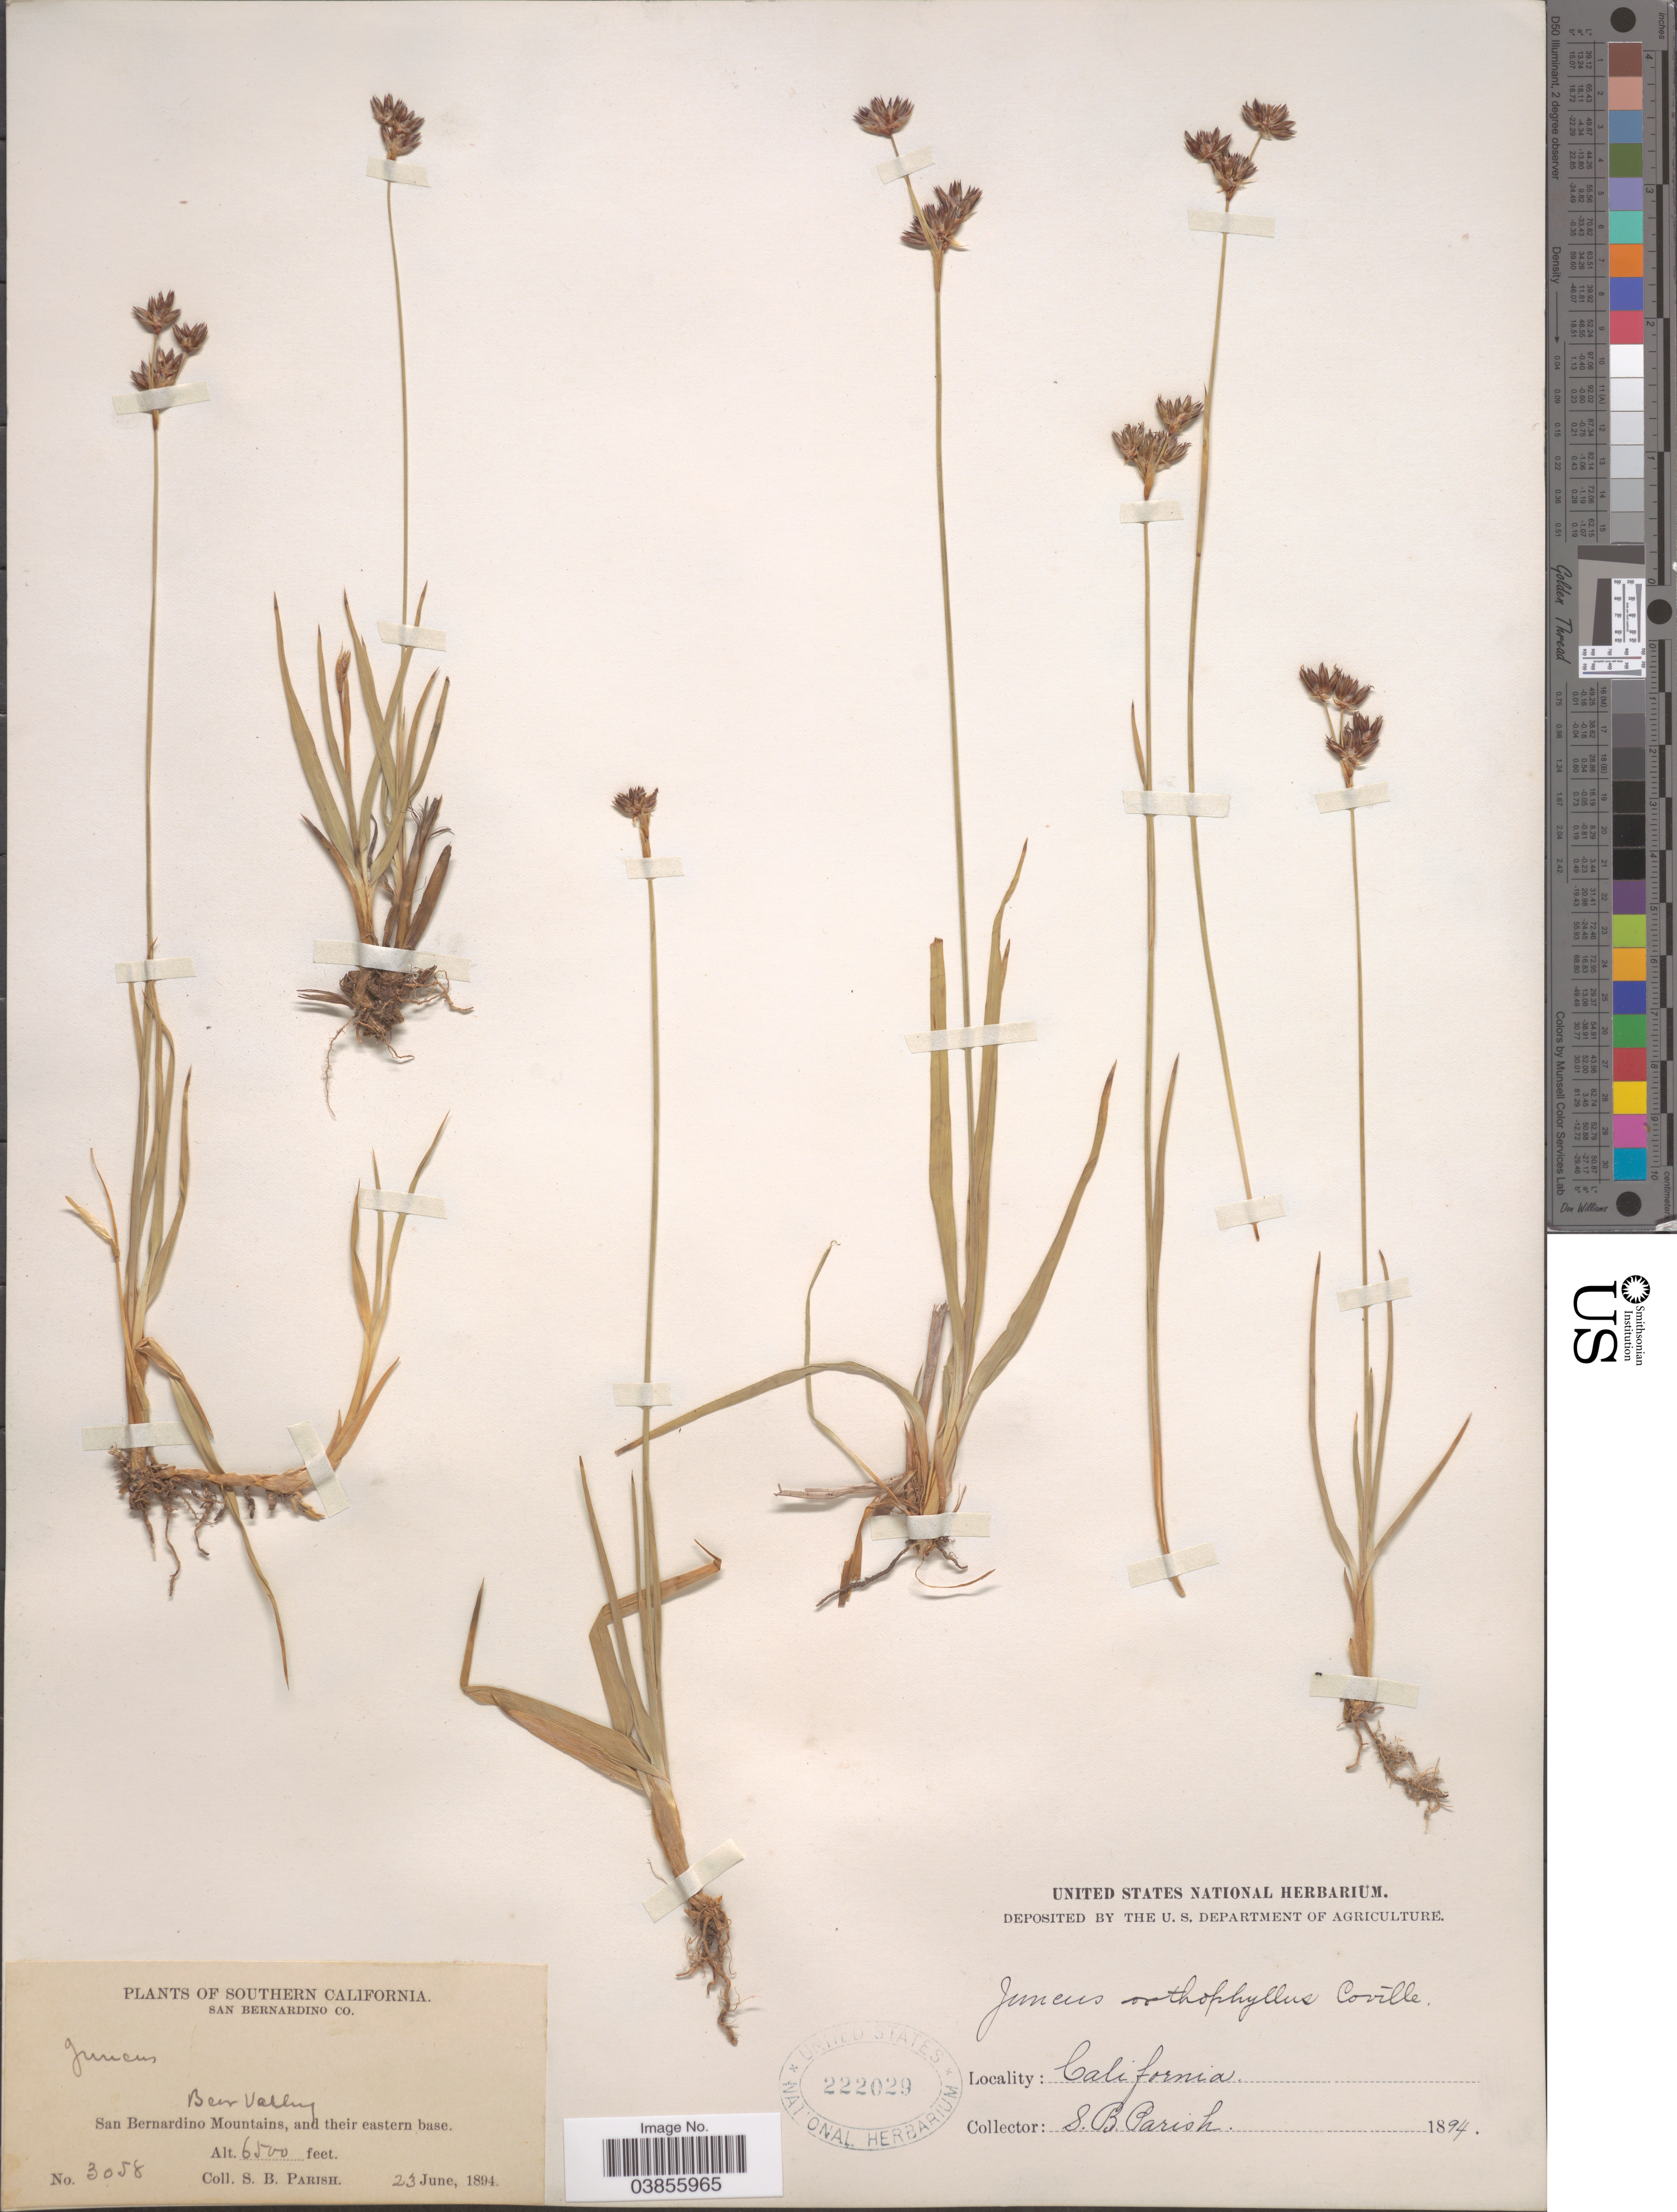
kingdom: Plantae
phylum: Tracheophyta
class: Liliopsida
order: Poales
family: Juncaceae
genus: Juncus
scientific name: Juncus orthophyllus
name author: Coville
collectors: S. B. Parish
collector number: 3058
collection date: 1894-06-23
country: United States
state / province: California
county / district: San Bernardino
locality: Southern California. San Bernardino Co. Beer Valley. San Bernardino Mountains, and their eastern base.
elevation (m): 1981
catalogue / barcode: US 222029